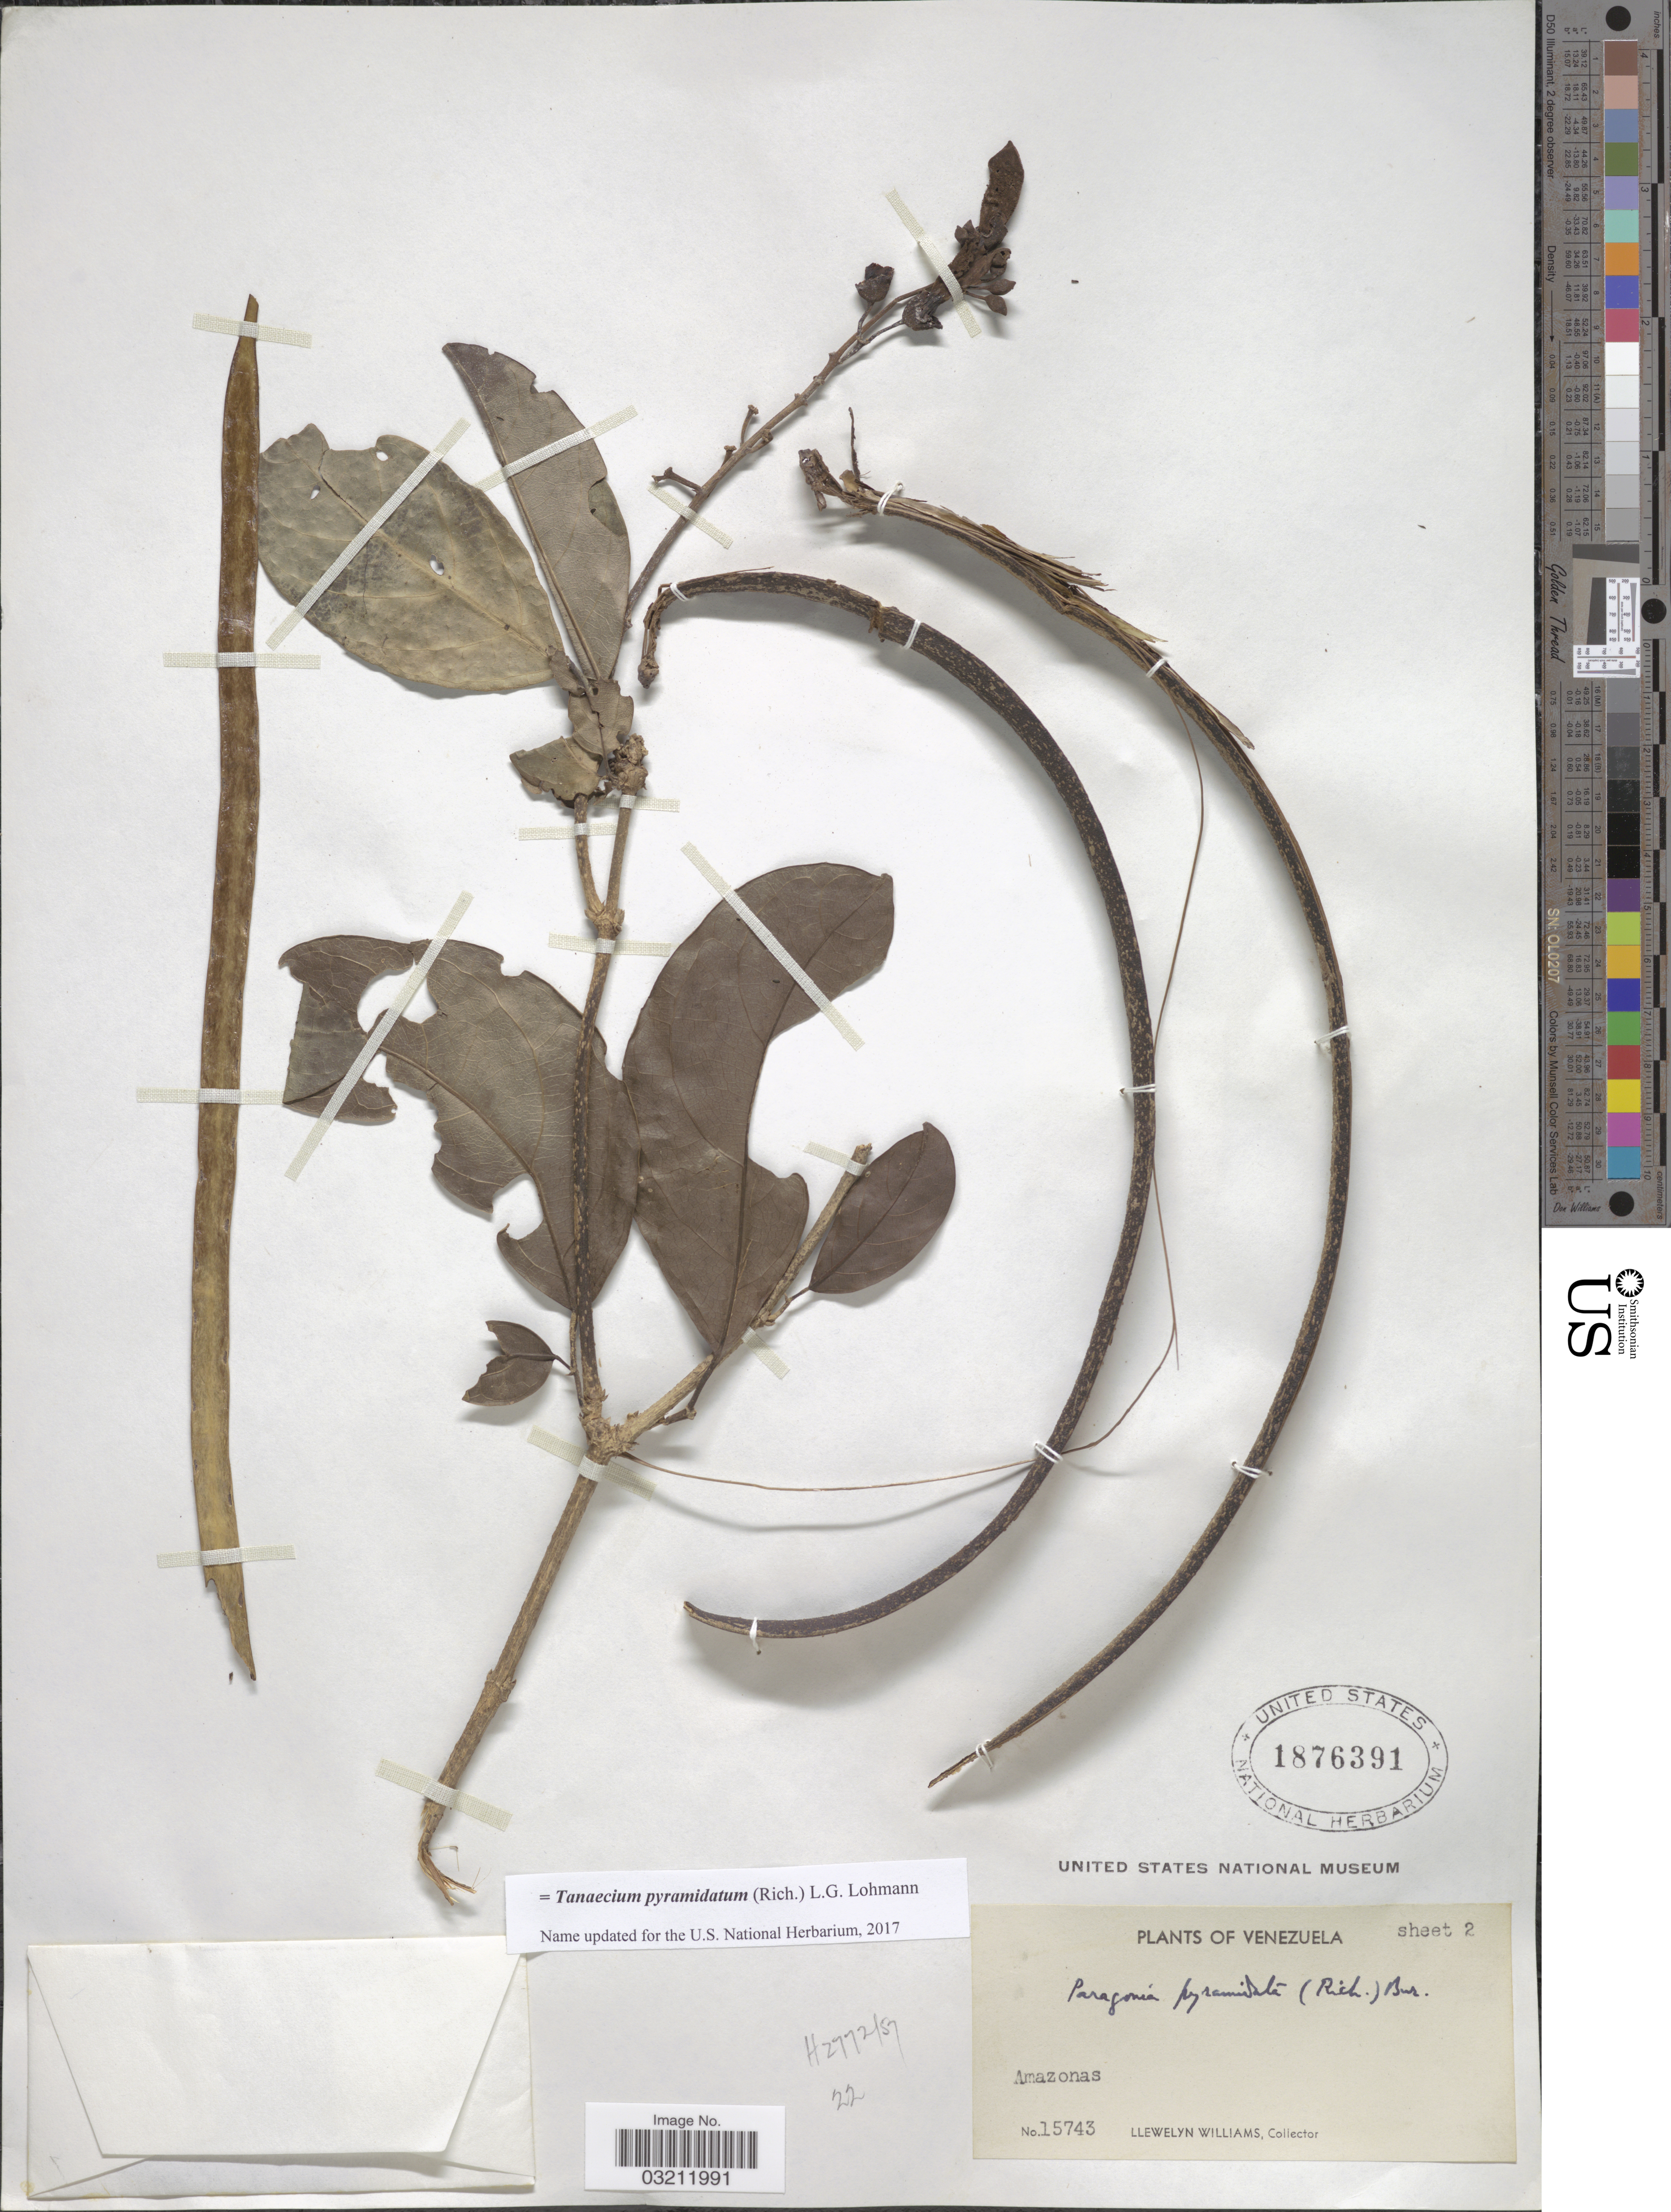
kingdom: Plantae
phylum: Tracheophyta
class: Magnoliopsida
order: Lamiales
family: Bignoniaceae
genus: Tanaecium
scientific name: Tanaecium pyramidatum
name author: (Rich.) L.G. Lohmann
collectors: Ll. Williams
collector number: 15743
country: Venezuela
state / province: Amazonas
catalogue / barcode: US 1876391